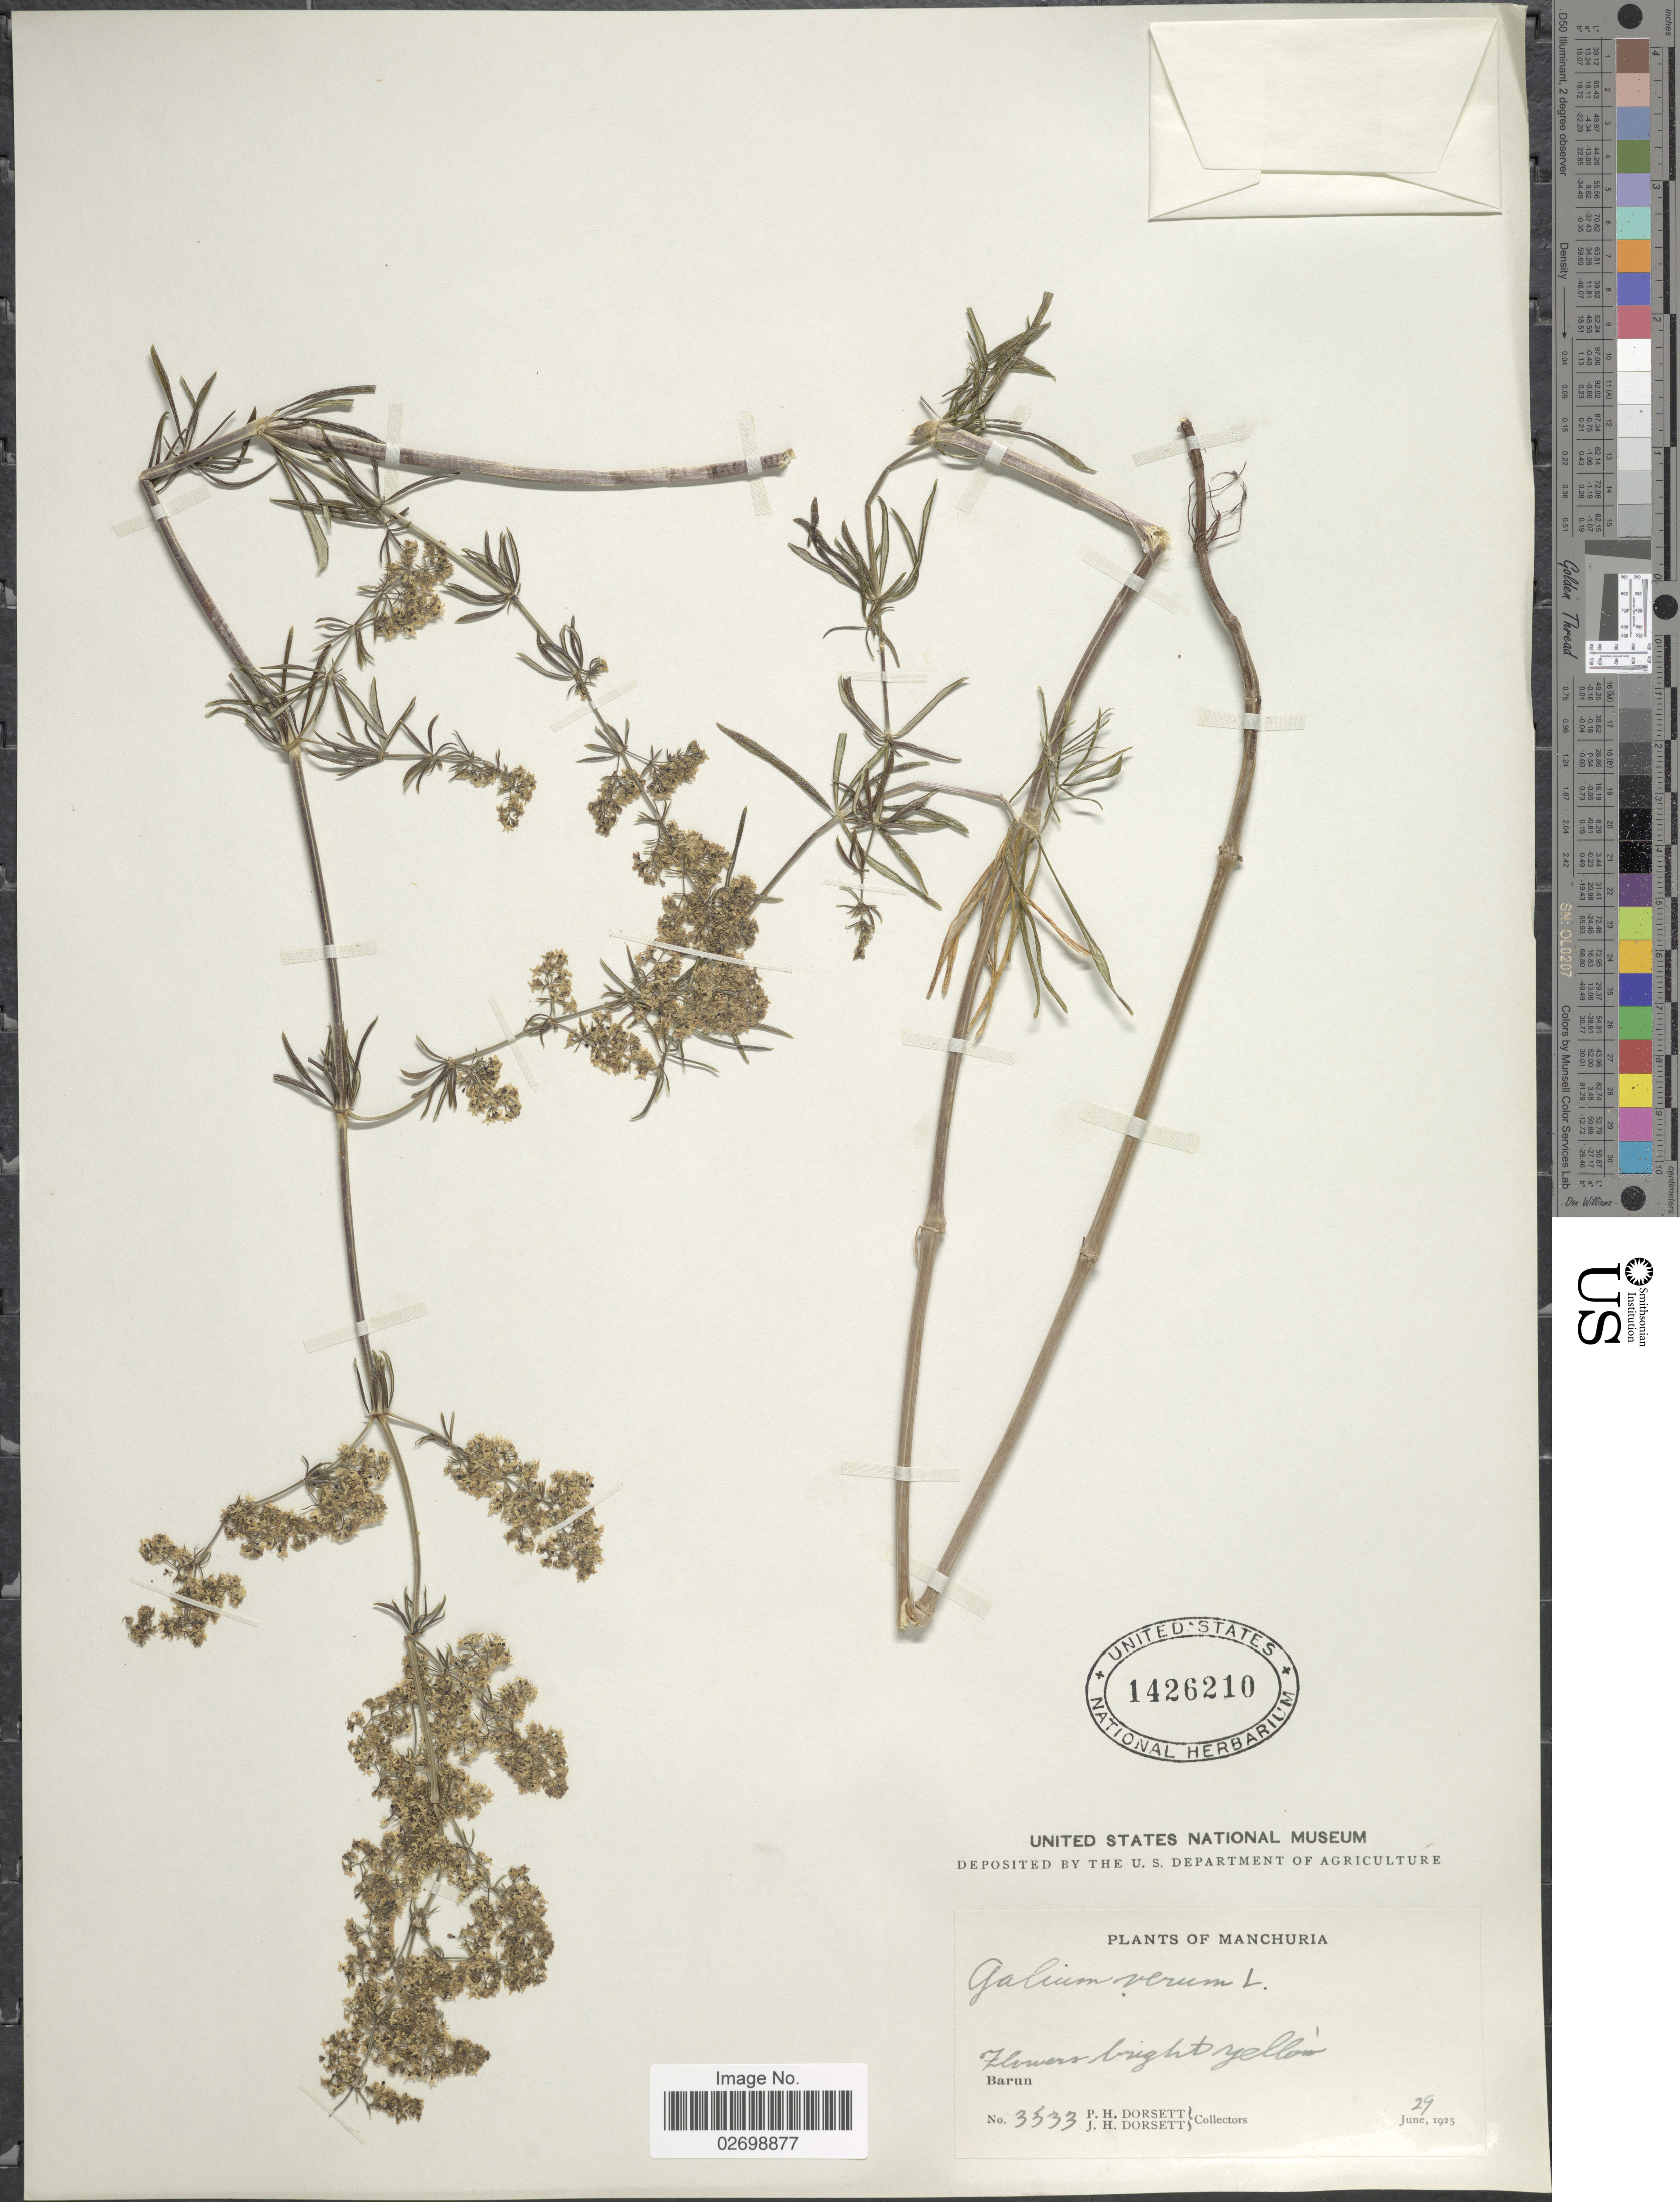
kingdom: Plantae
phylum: Tracheophyta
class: Magnoliopsida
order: Gentianales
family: Rubiaceae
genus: Galium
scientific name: Galium verum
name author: L.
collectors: P. H. Dorsett & J. Dorsett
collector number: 3533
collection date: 1925-06-29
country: China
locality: Barun. Manchurria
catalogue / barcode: US 1426210